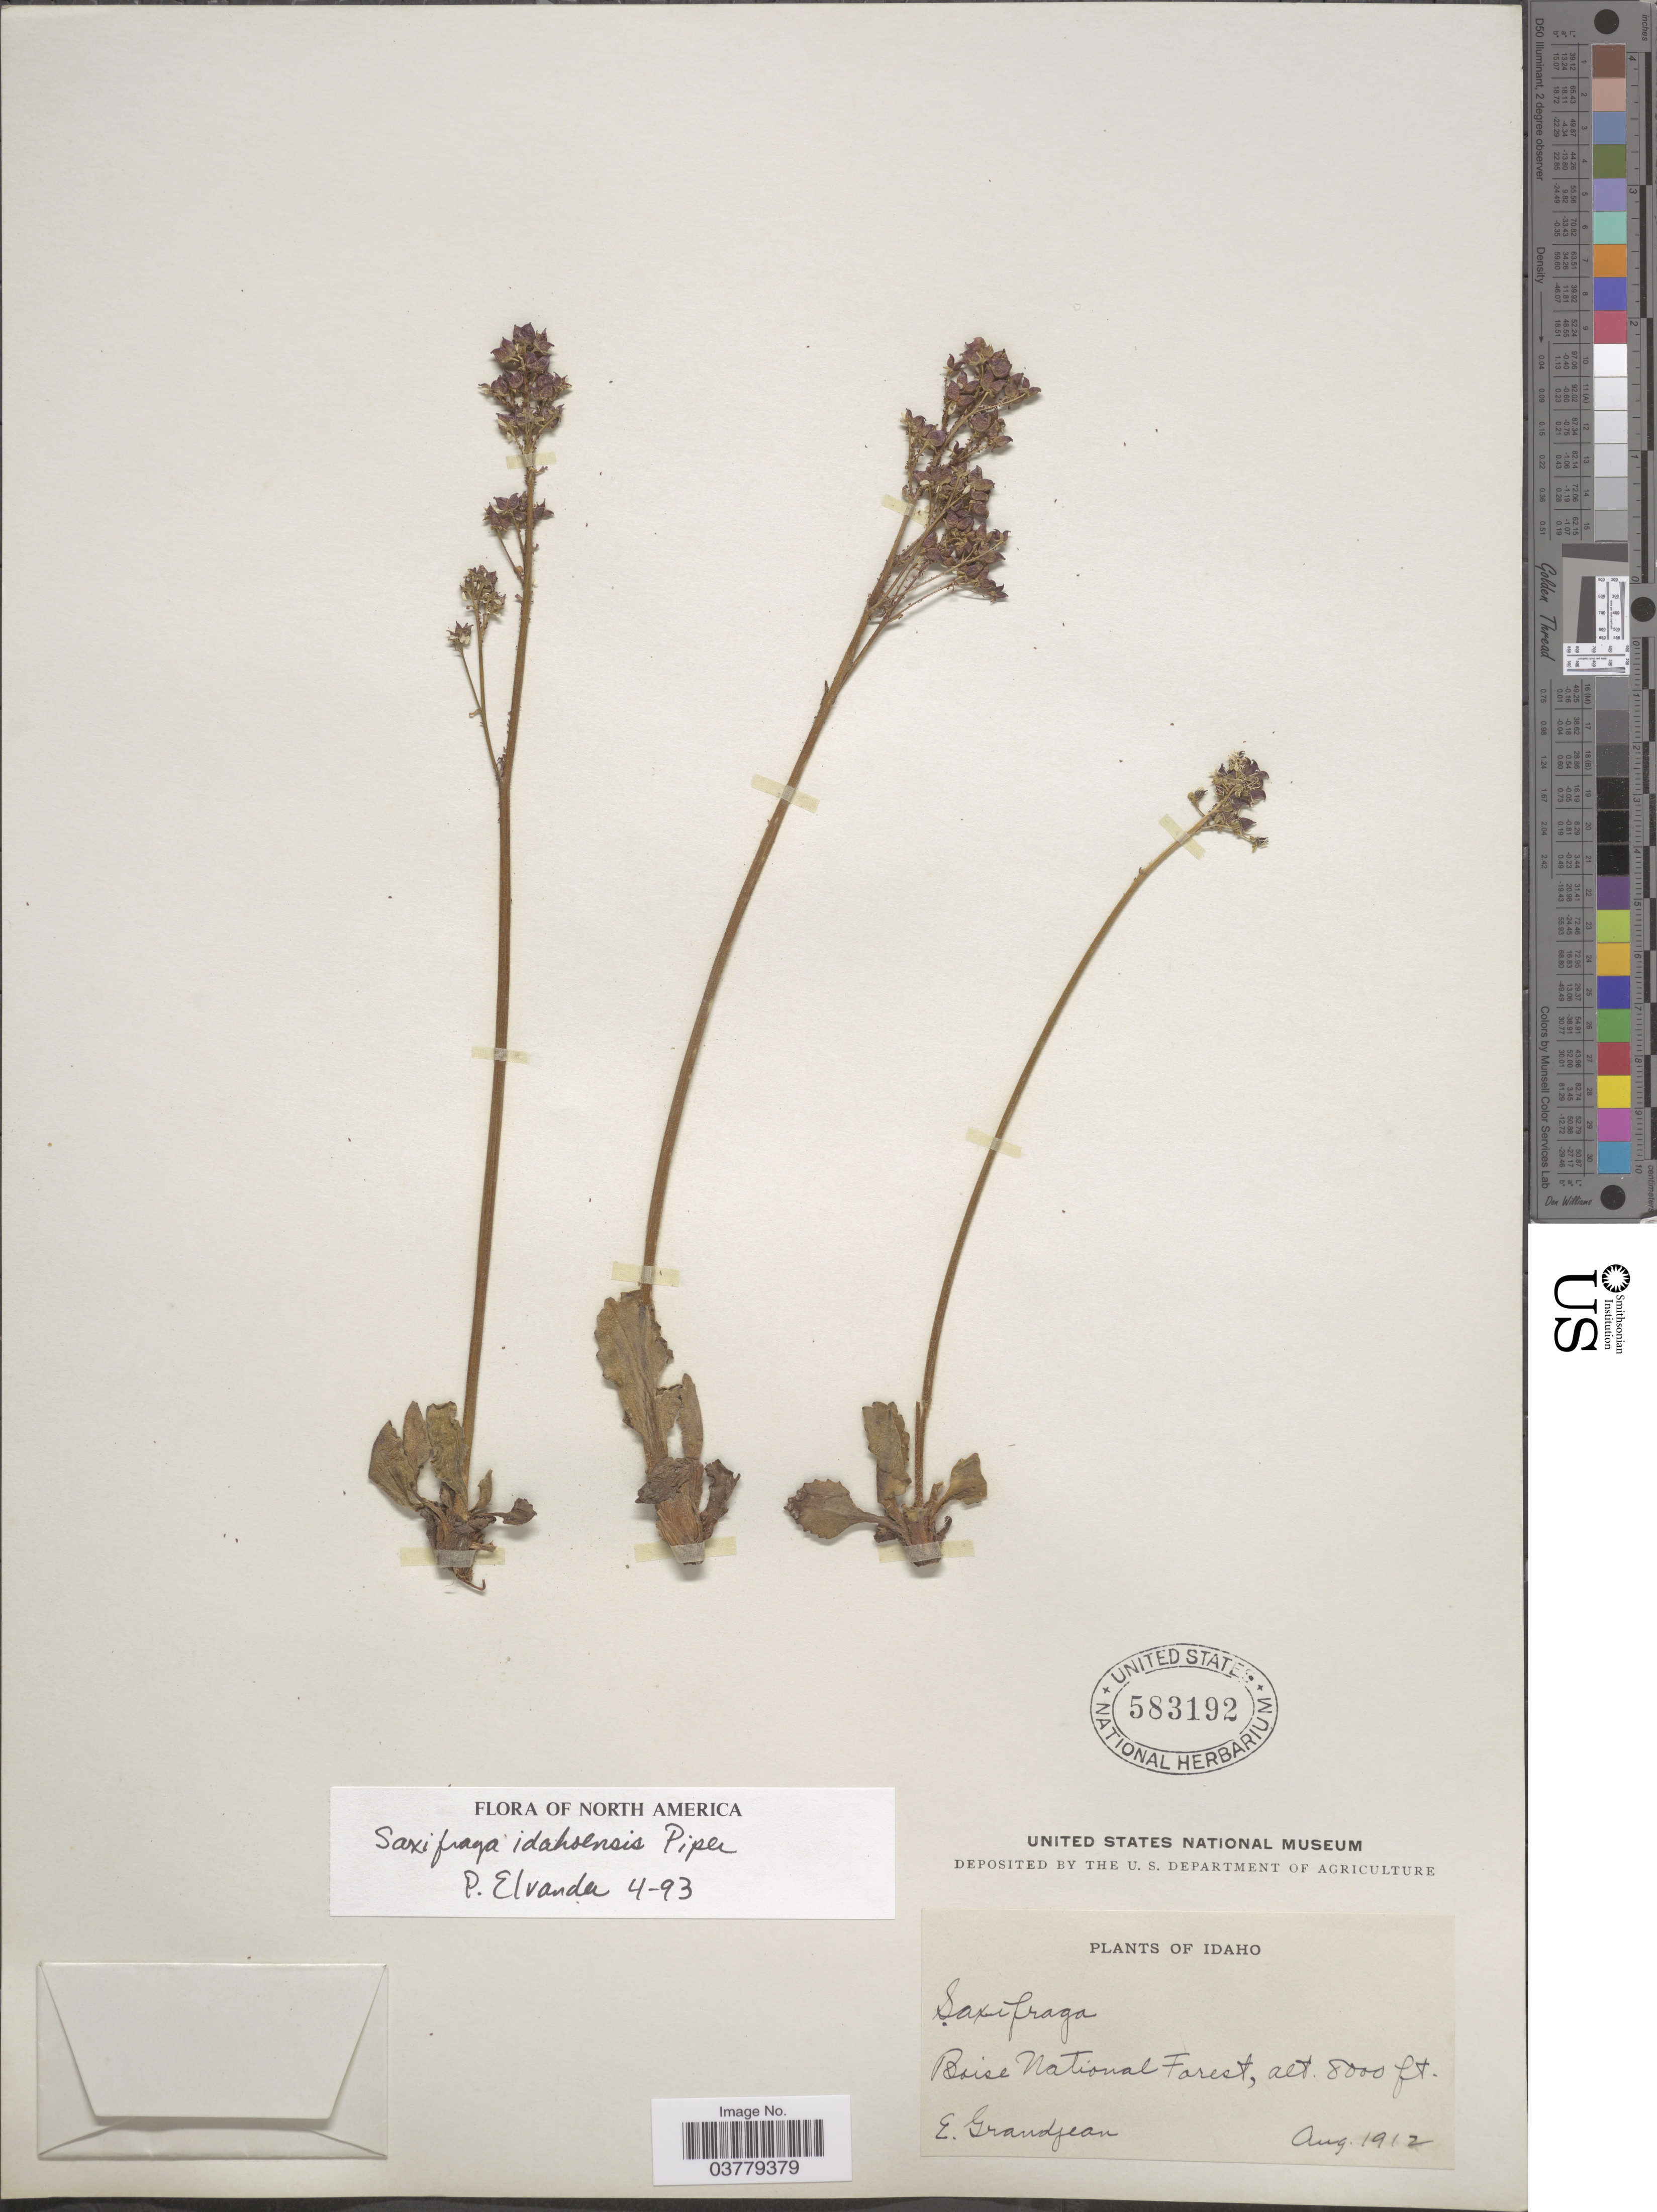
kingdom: Plantae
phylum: Tracheophyta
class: Magnoliopsida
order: Saxifragales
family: Saxifragaceae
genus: Micranthes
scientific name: Micranthes idahoensis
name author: (Piper) Brouillet & Gornall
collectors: E. Grandjean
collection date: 1912-08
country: United States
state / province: Idaho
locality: Boise National Forest.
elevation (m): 2438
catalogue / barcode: US 583192